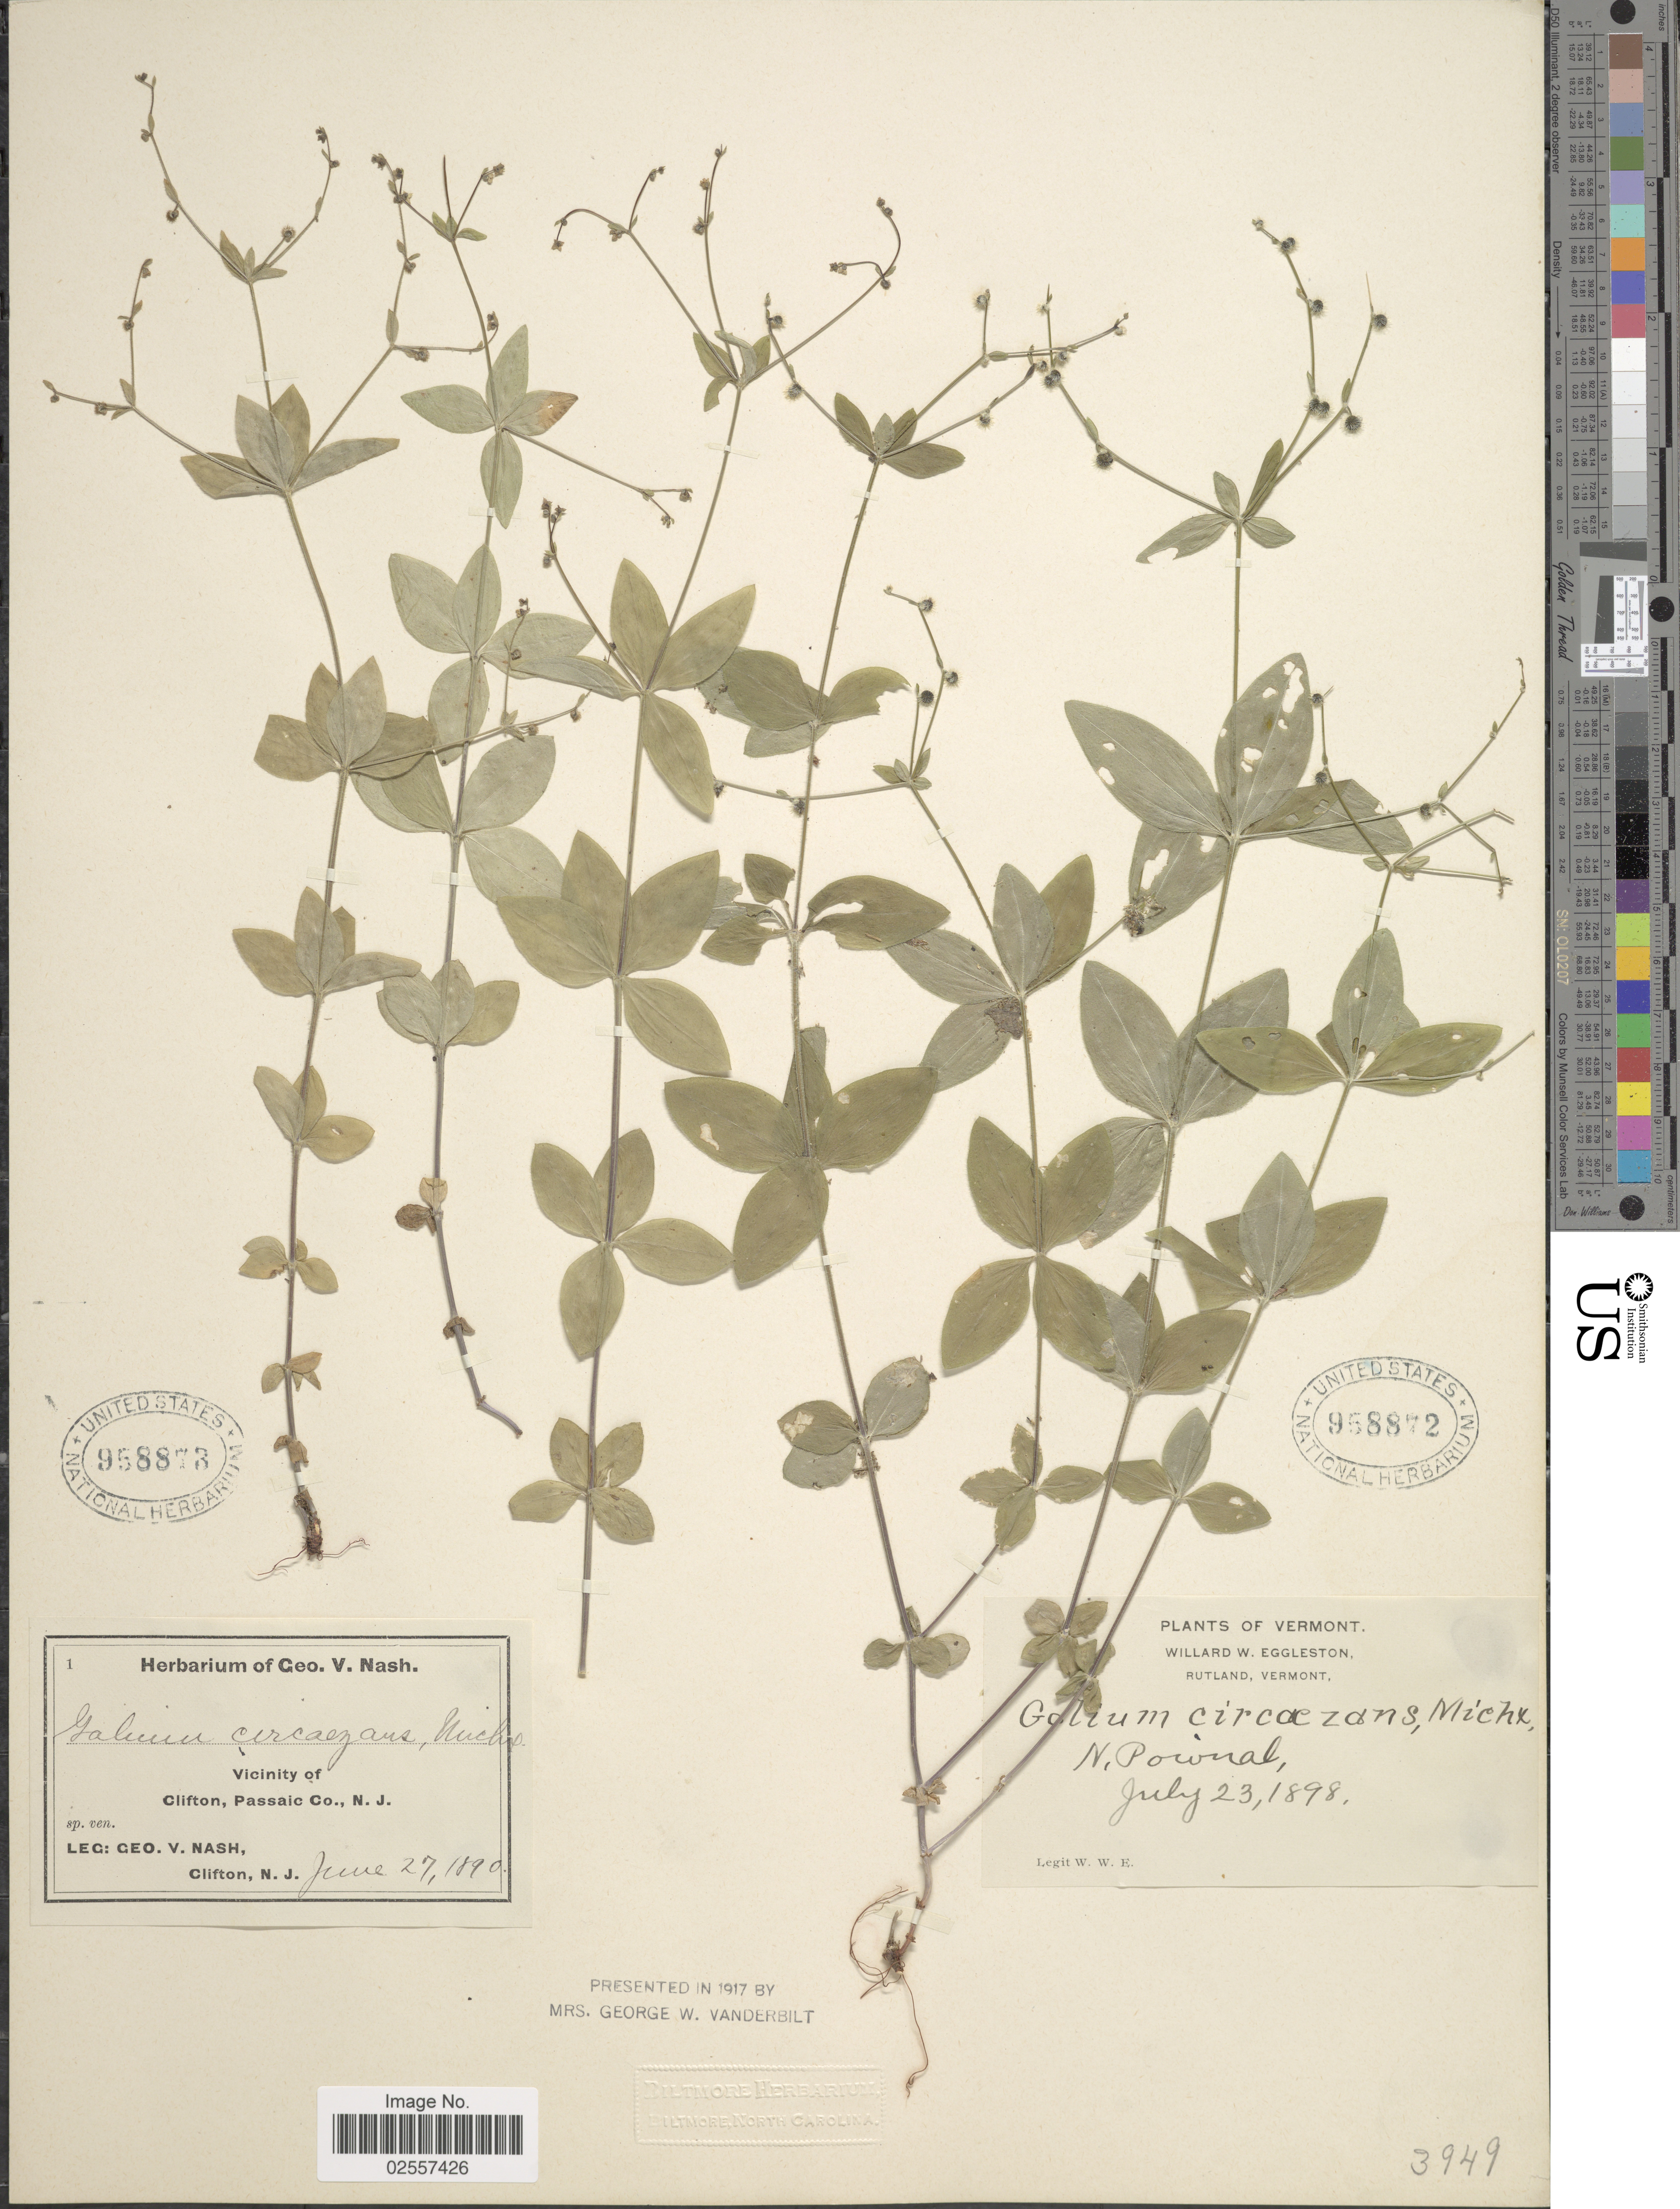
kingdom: Plantae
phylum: Tracheophyta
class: Magnoliopsida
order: Gentianales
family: Rubiaceae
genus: Galium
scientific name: Galium circaezans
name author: Michx.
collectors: W. W. Eggleston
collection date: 1898-07-23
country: United States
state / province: Vermont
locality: N. Pownal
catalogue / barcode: US 958872